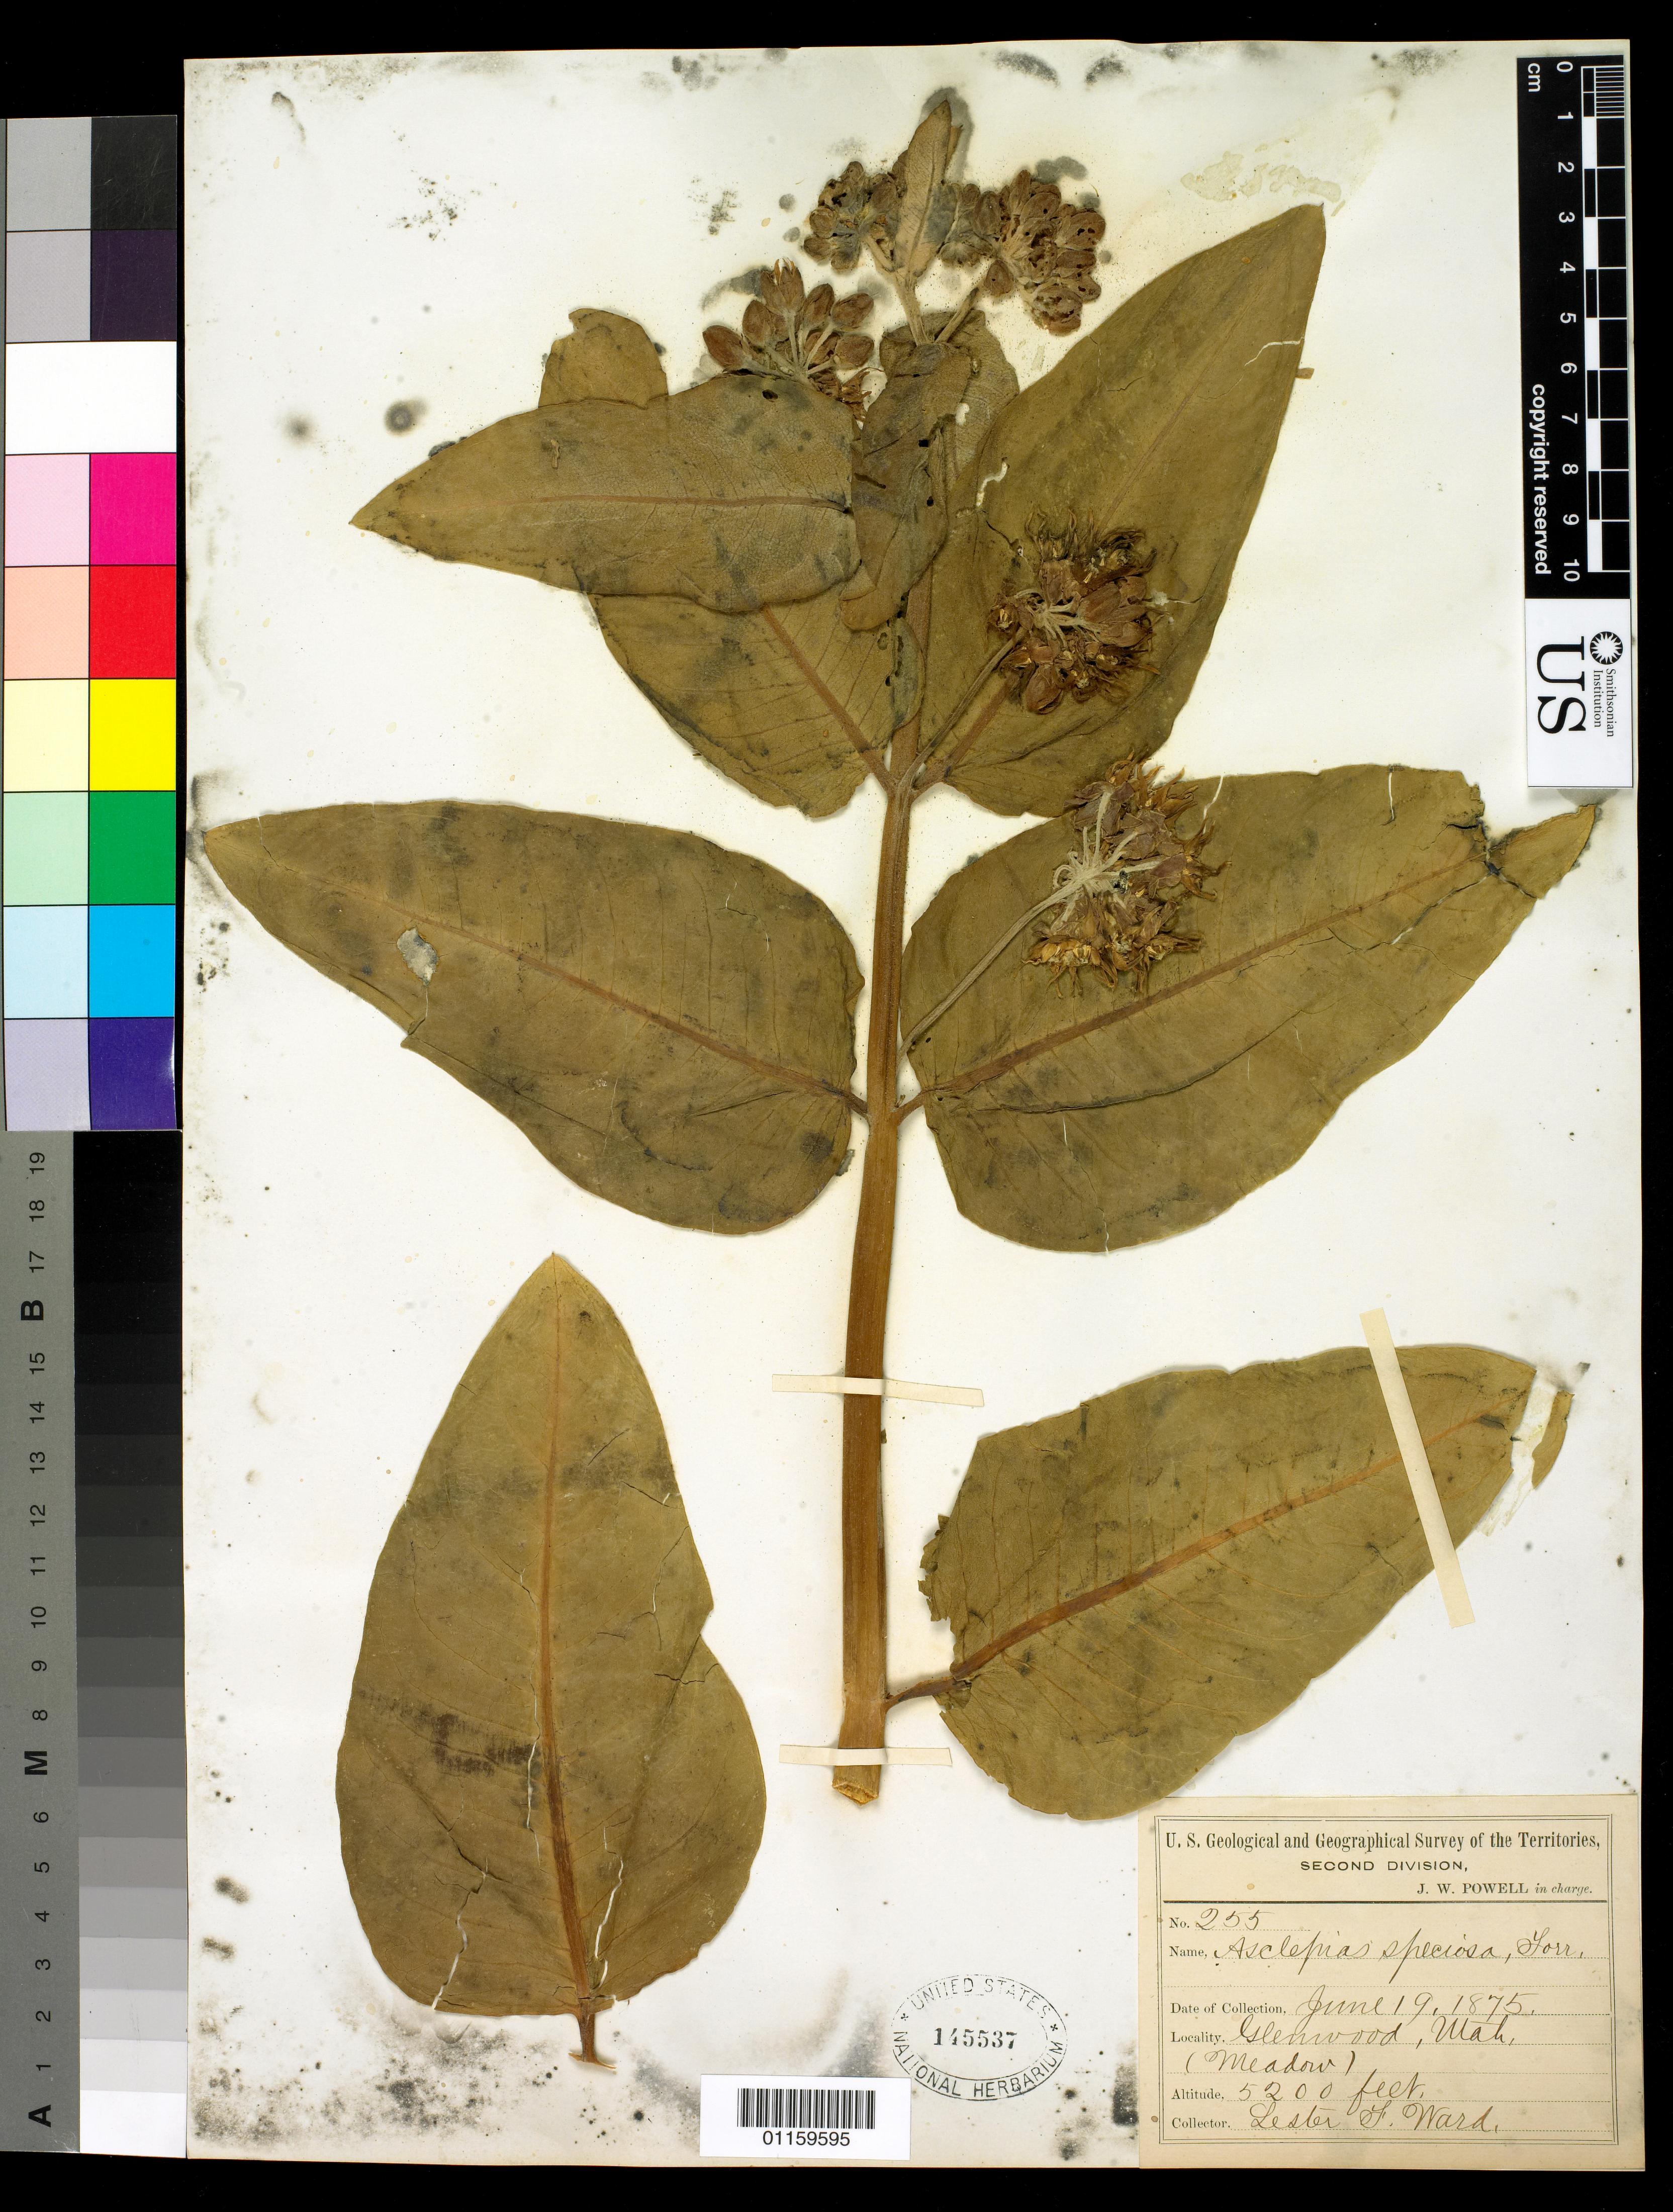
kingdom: Plantae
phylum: Tracheophyta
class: Magnoliopsida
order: Gentianales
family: Apocynaceae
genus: Asclepias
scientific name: Asclepias speciosa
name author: Torr.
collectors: L. F. Ward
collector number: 255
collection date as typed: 19 Jun 1875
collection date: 1875-06-19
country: United States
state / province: Utah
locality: Glenwood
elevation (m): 1585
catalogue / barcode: US 145537